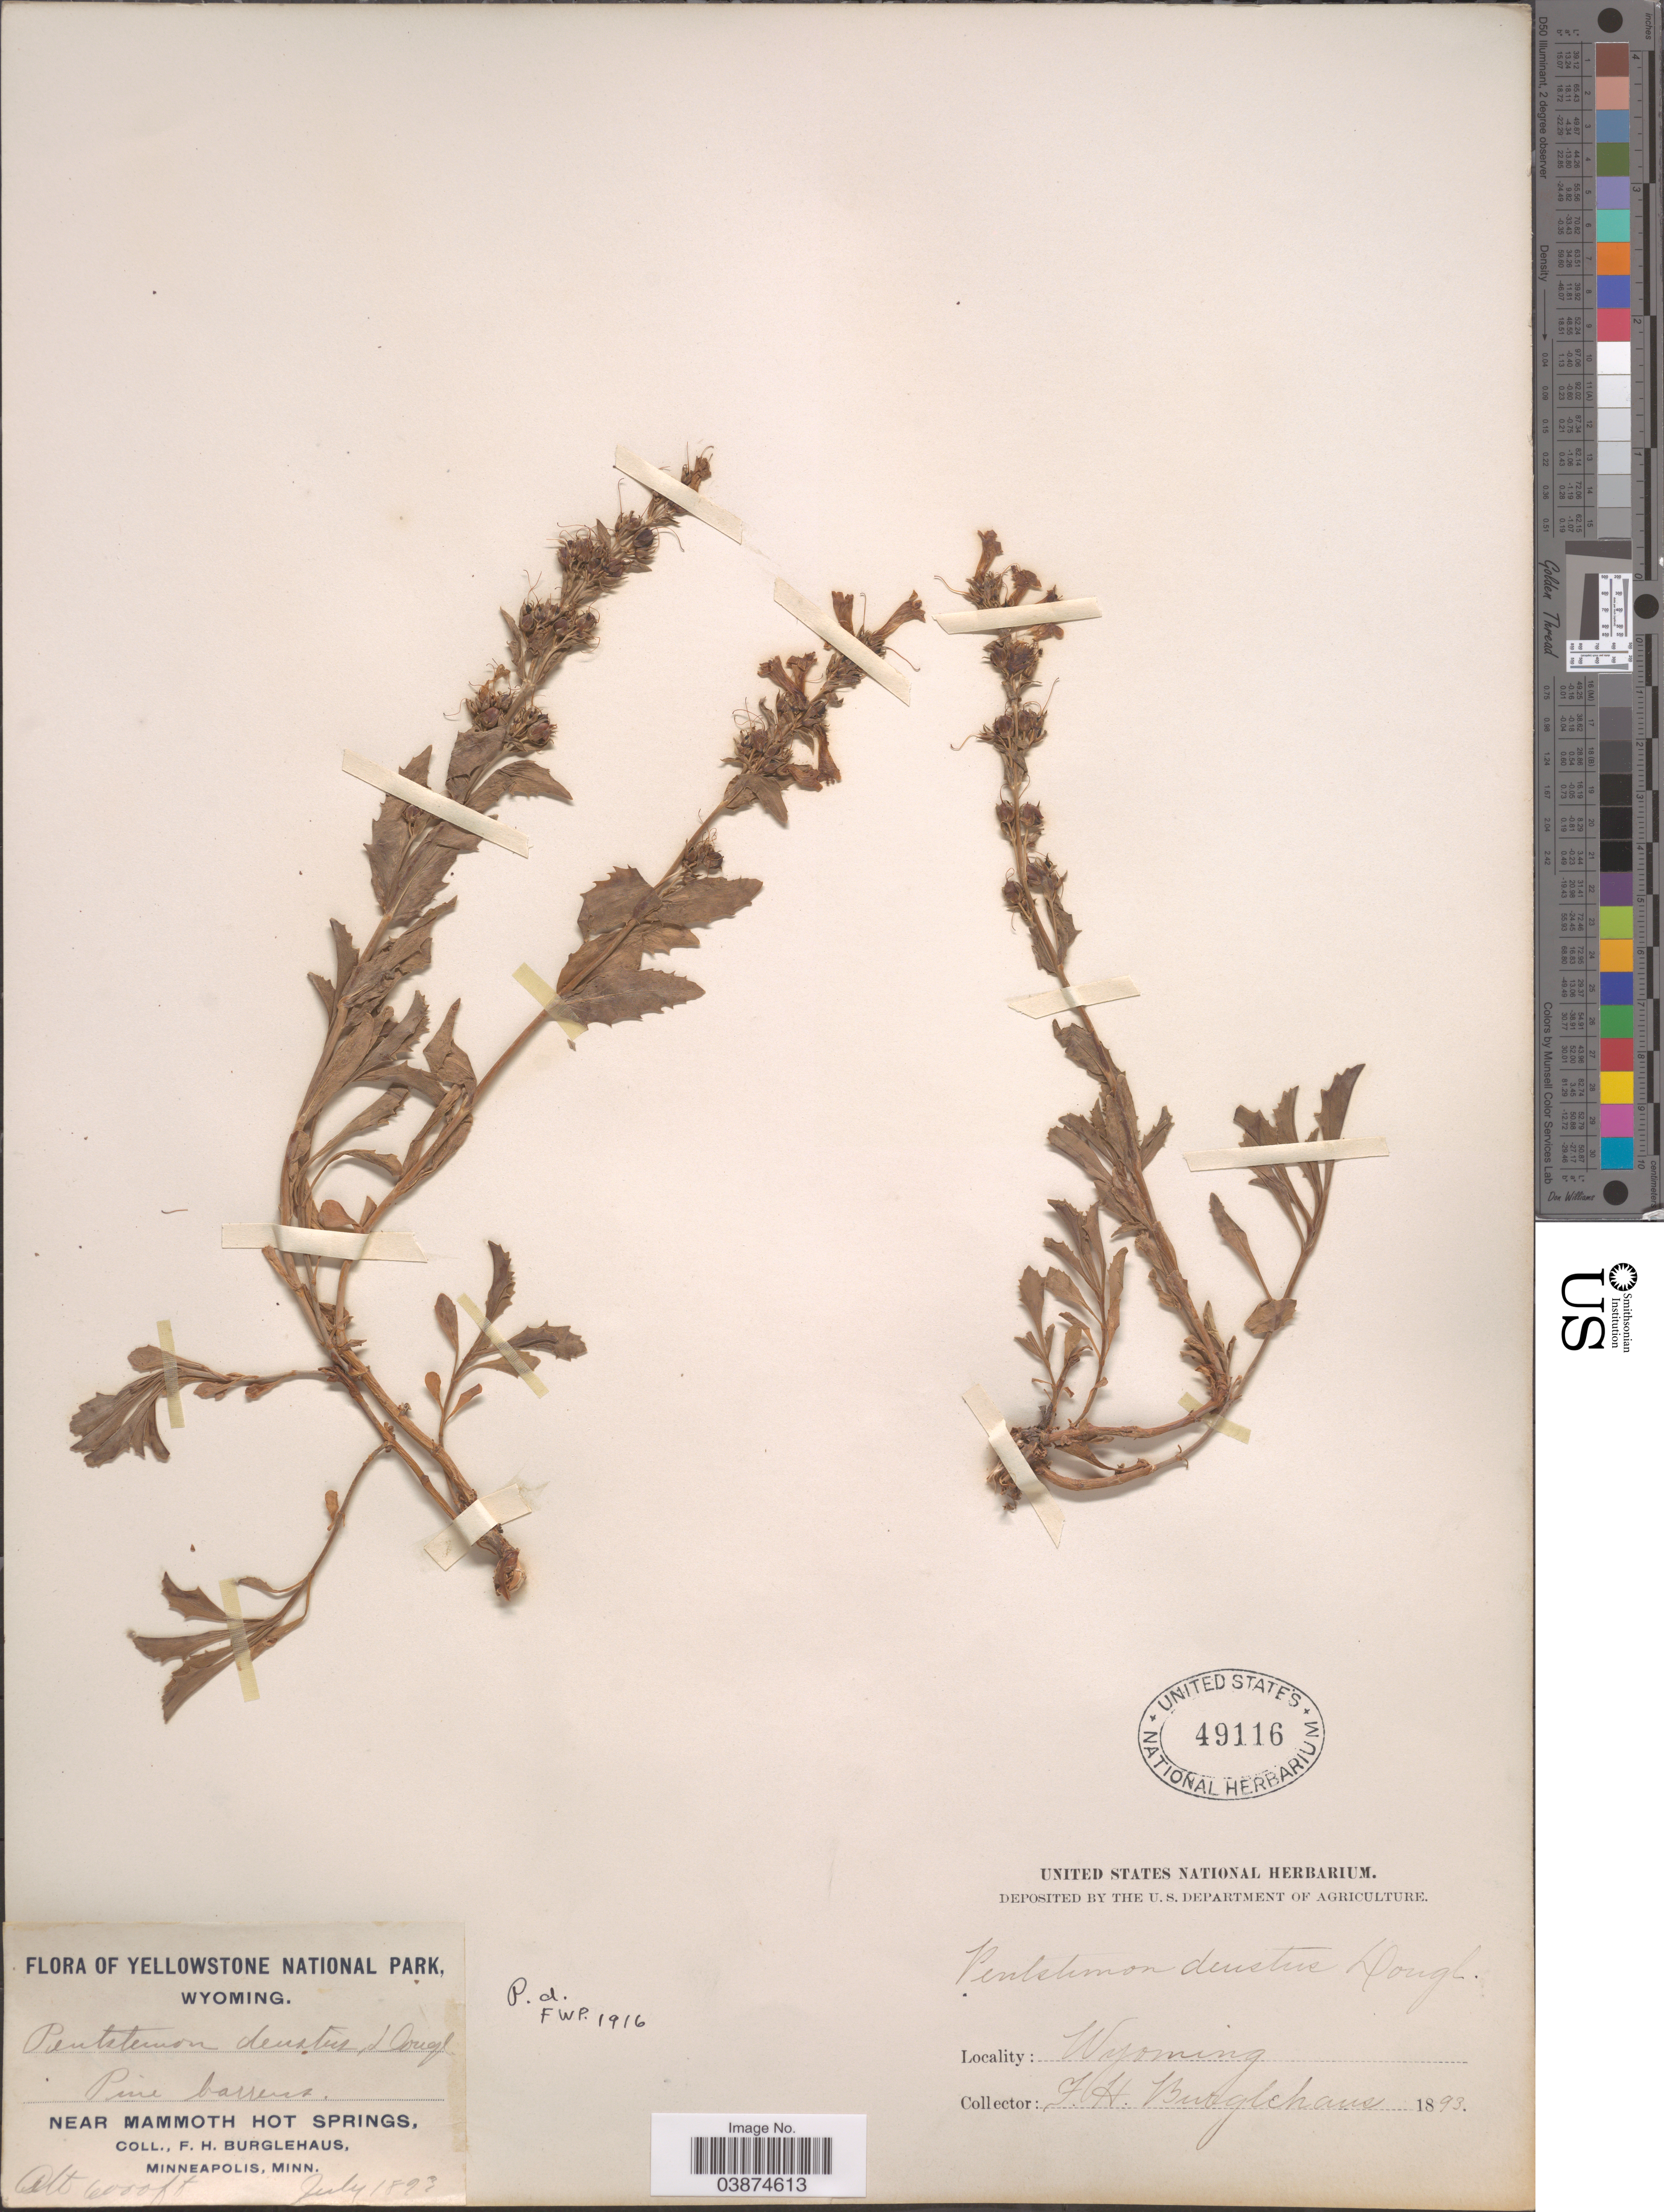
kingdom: Plantae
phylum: Tracheophyta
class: Magnoliopsida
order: Lamiales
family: Plantaginaceae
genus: Penstemon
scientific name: Penstemon deustus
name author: Douglas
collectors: F. Burglehaus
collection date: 1893-07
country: United States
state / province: Wyoming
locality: Yellowstone National Park. Near Mammoth Hot Springs.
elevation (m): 1829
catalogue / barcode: US 49116